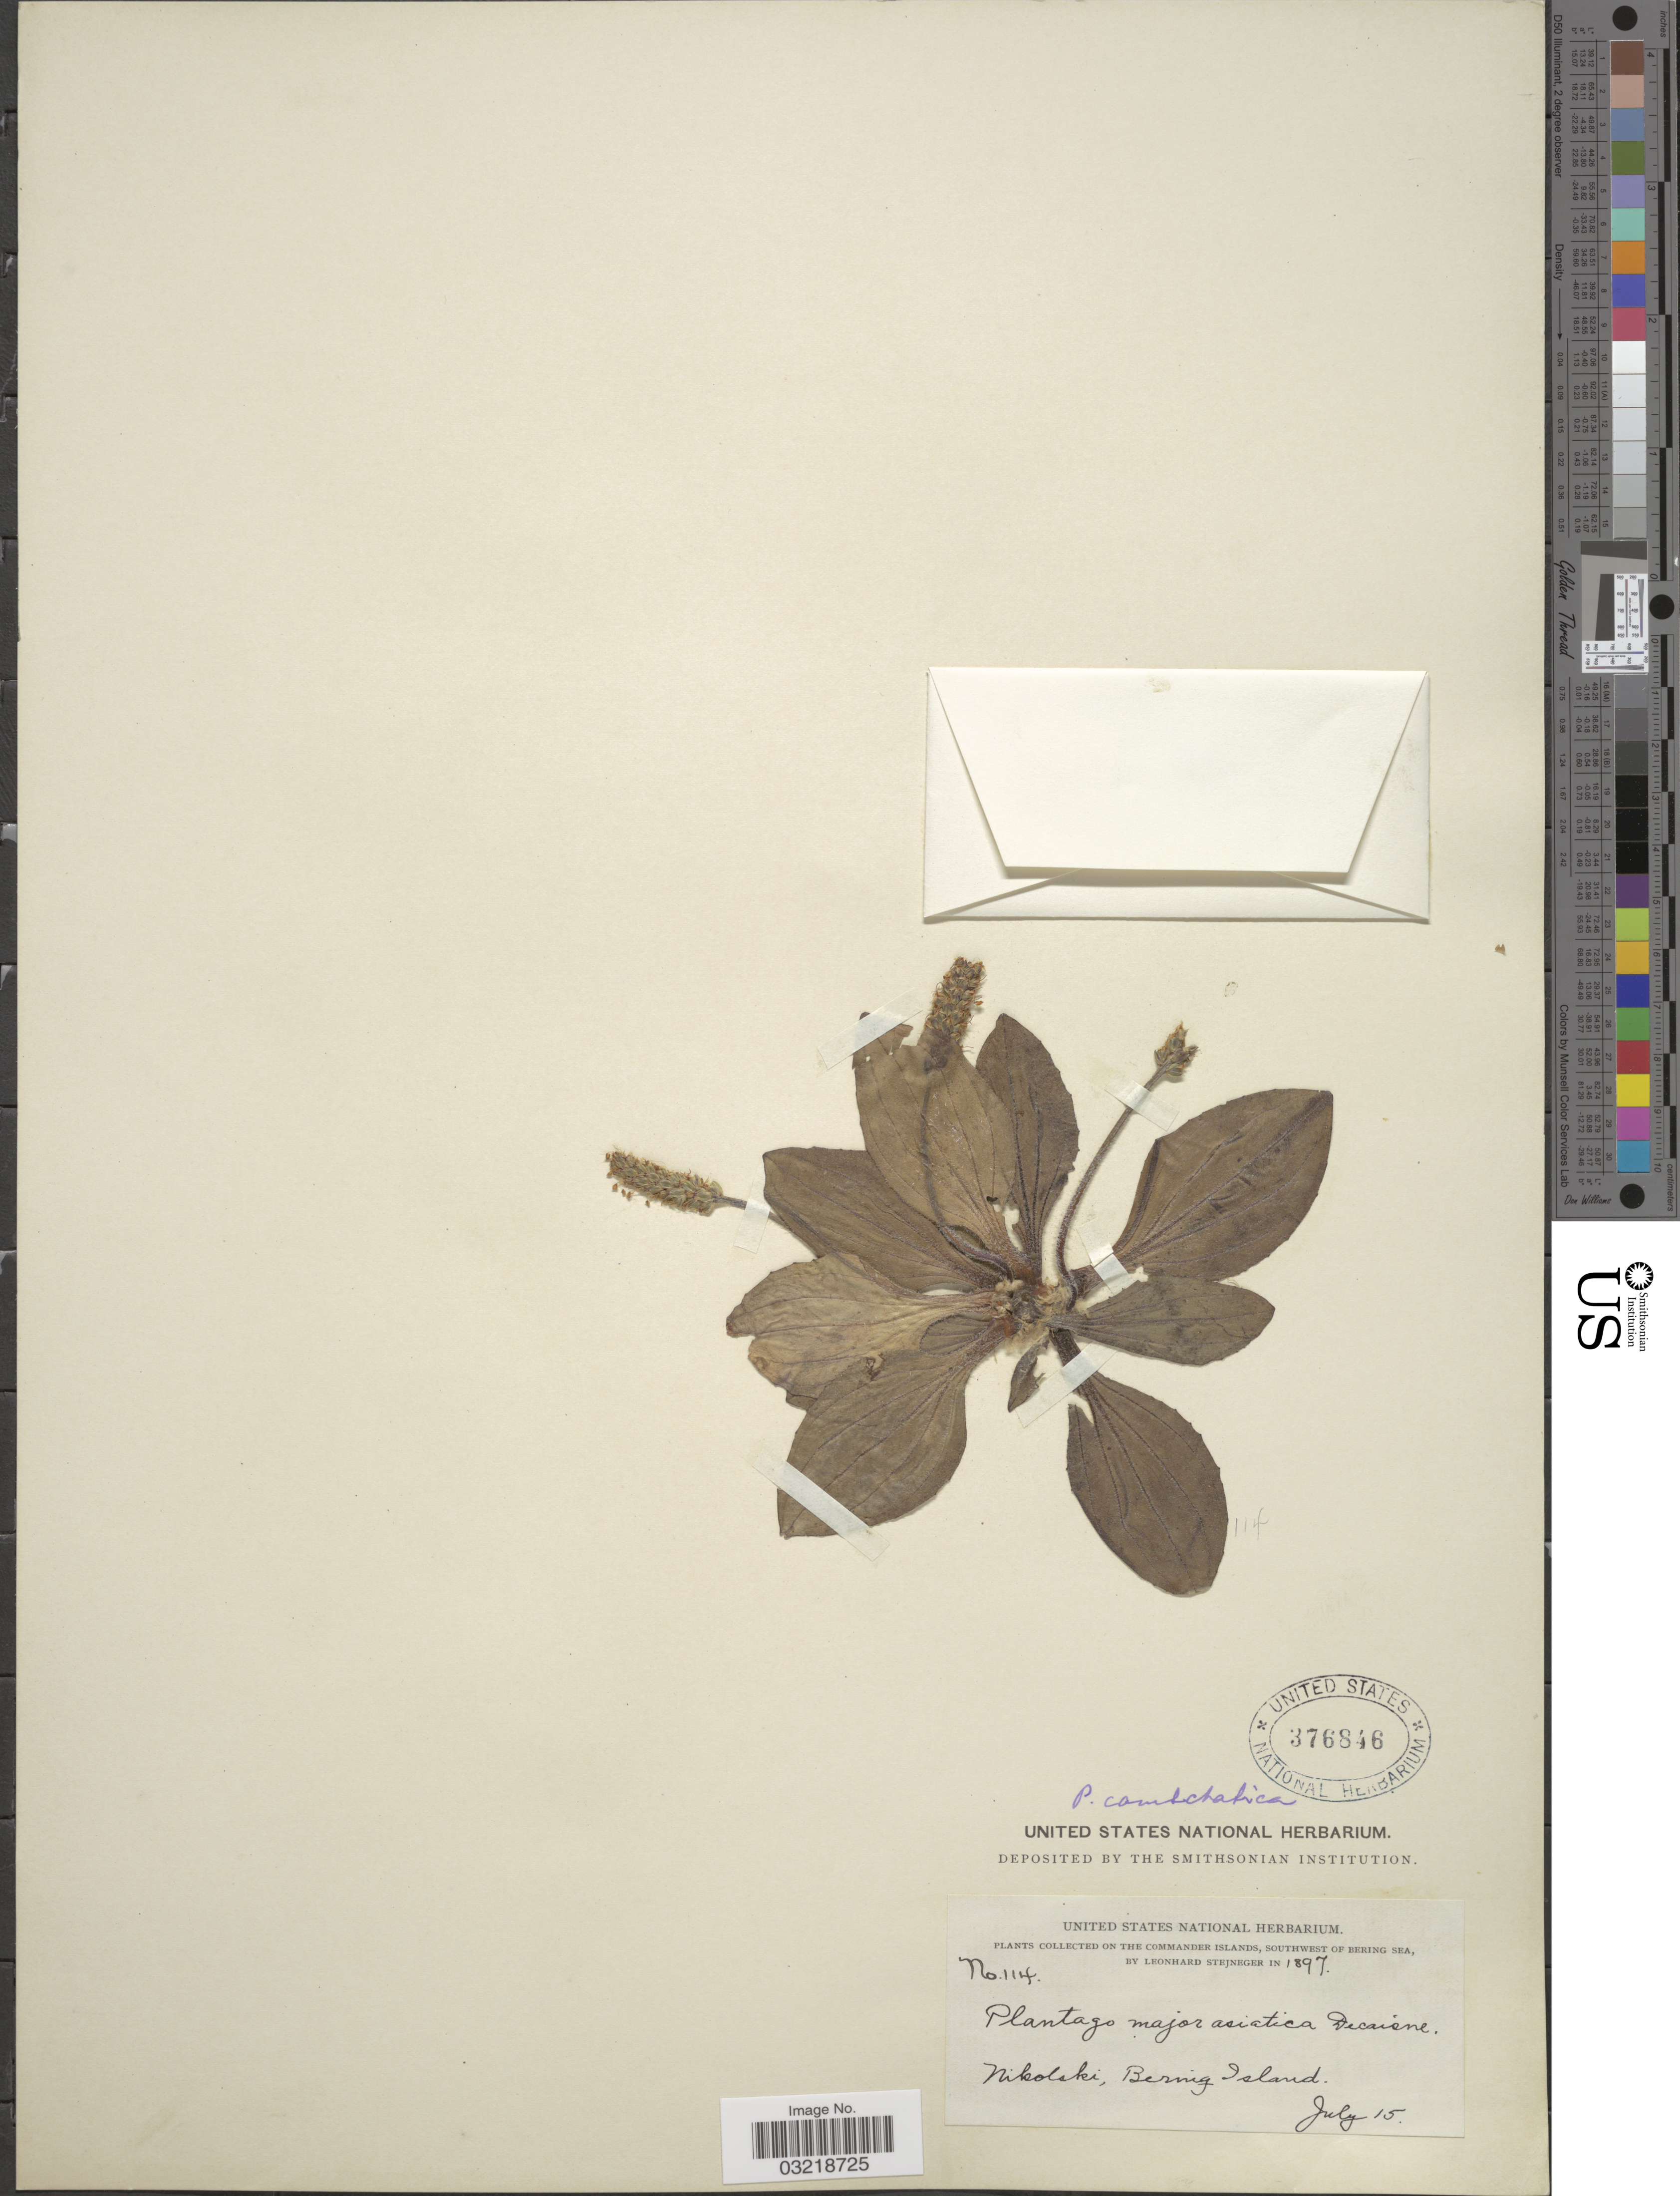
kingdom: Plantae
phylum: Tracheophyta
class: Magnoliopsida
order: Lamiales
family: Plantaginaceae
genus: Plantago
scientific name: Plantago major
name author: L.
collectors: L. Stejneger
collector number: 114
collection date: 1897-07-15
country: Russian Federation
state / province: Kamchatka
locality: On the Commander Islands, southwest of Bering Sea. Nikolski, Bernig Island.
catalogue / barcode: US 376846